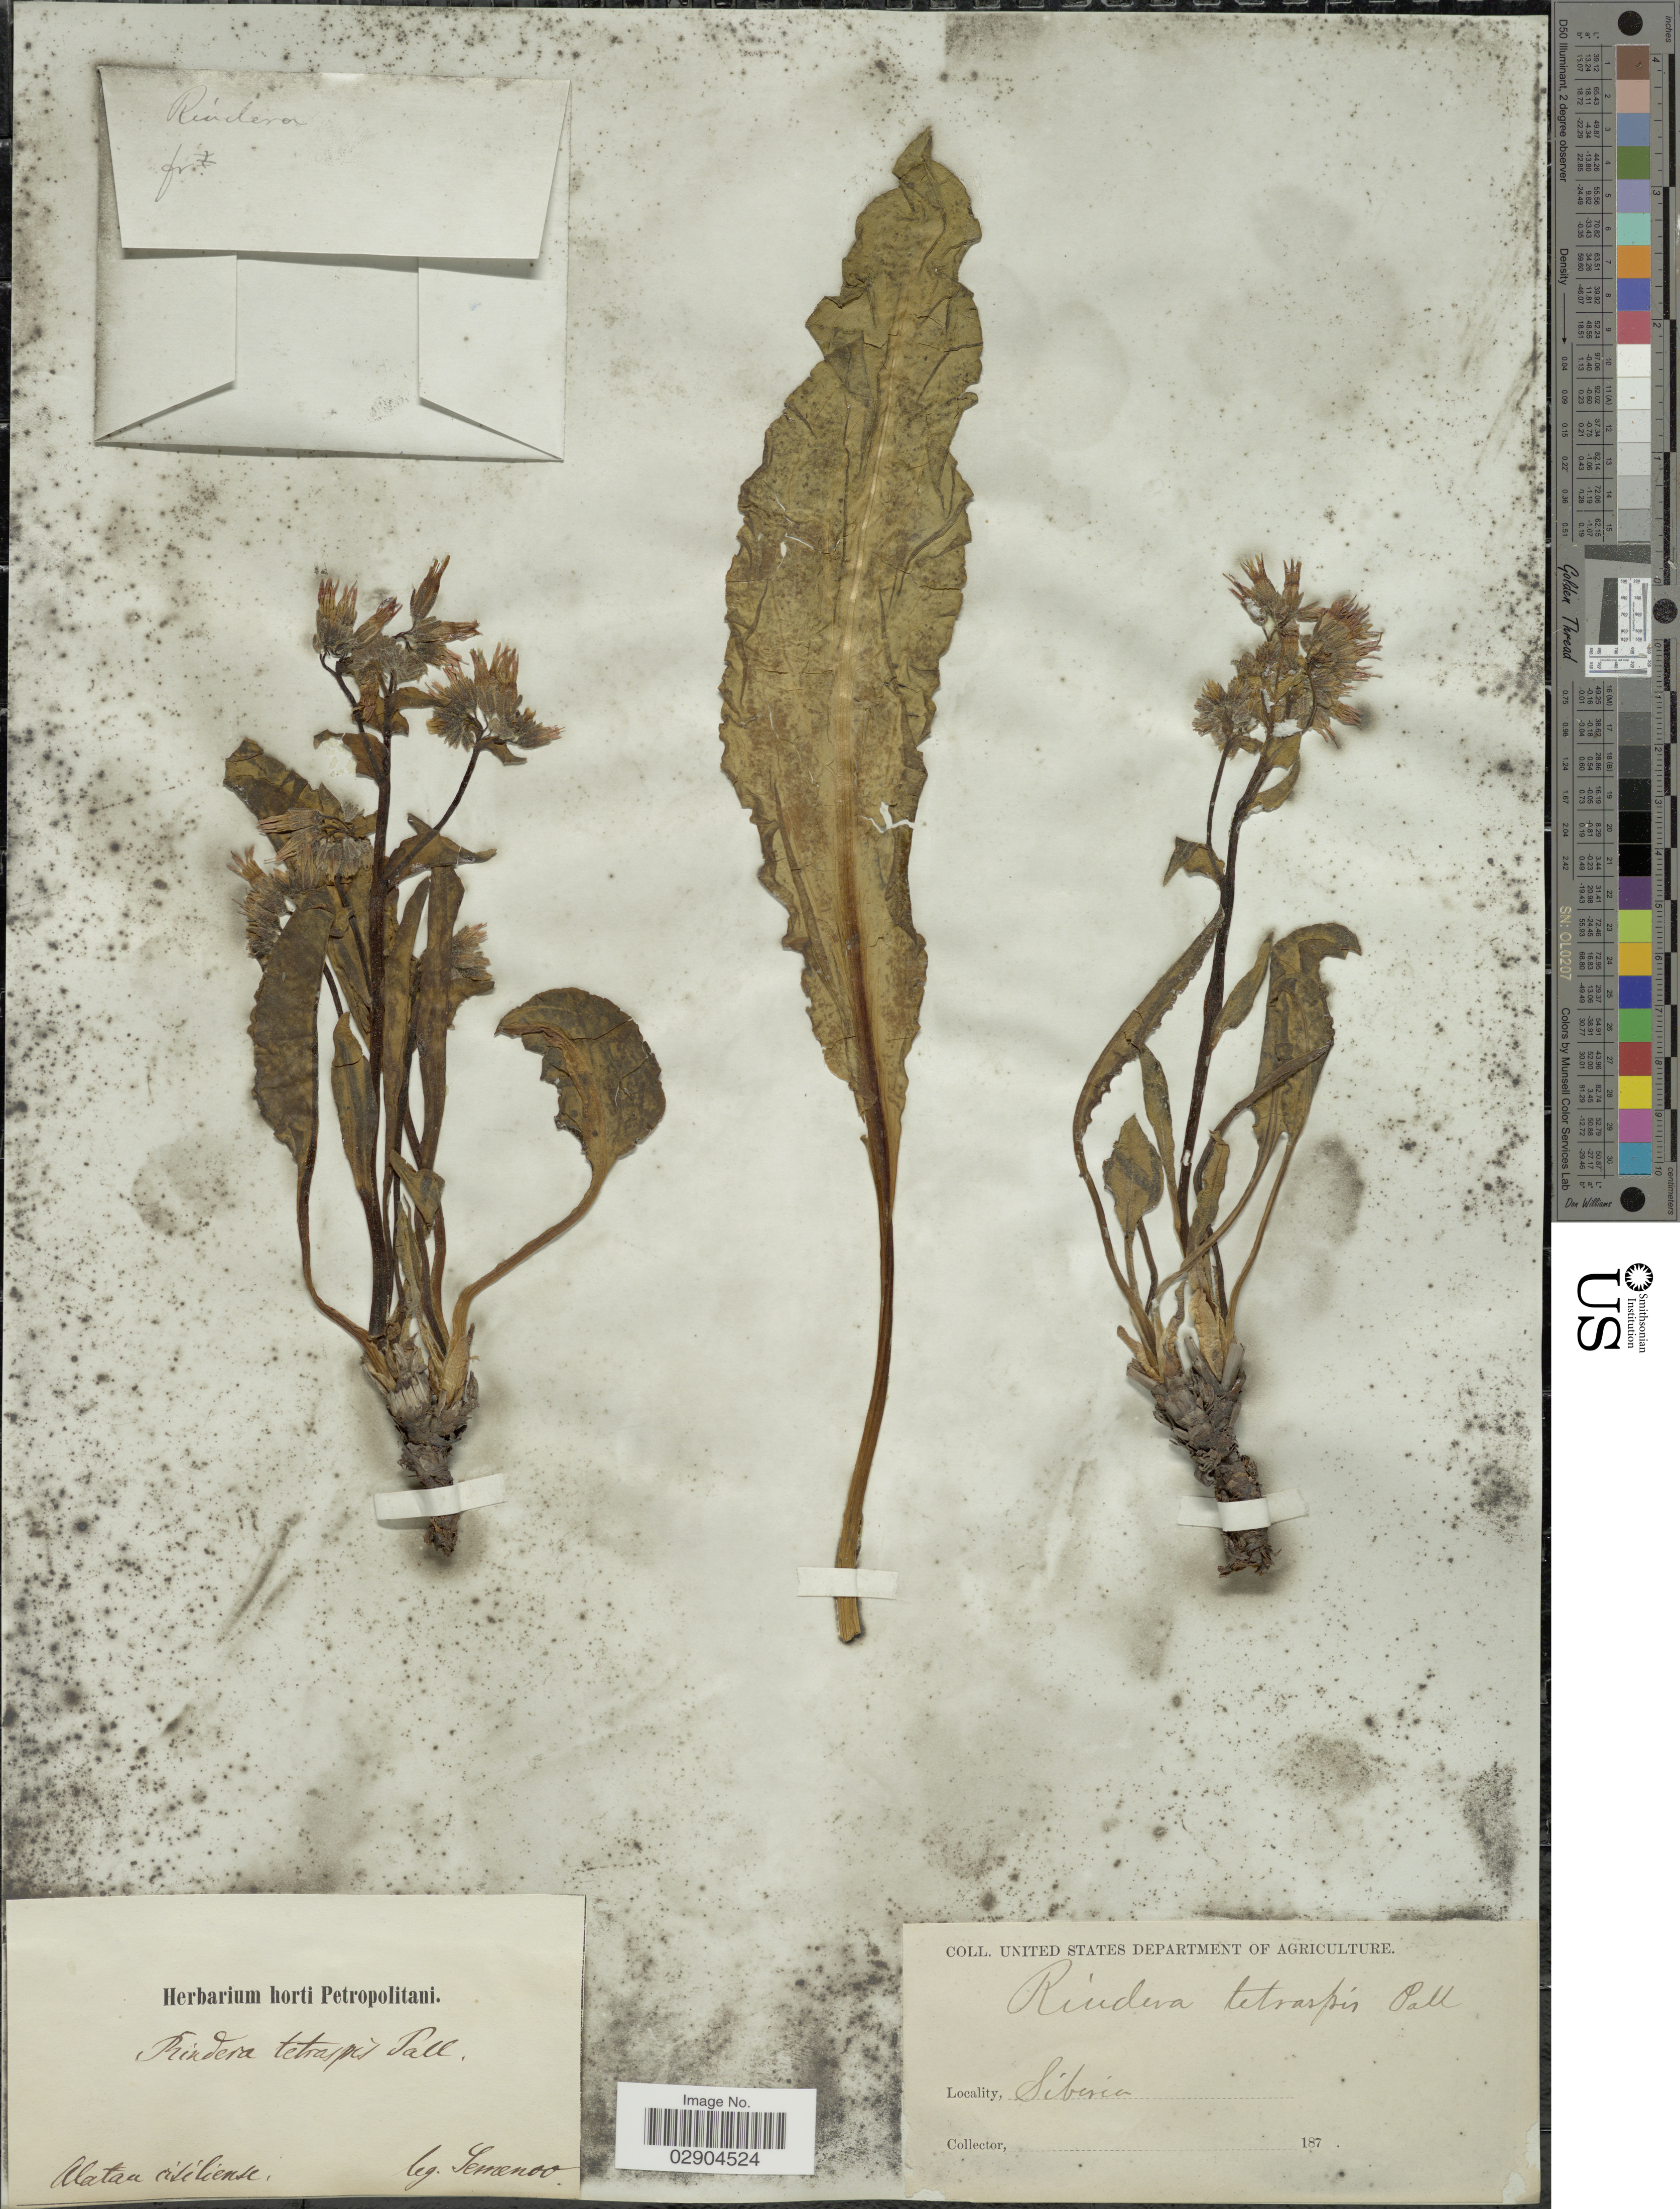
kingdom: Plantae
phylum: Tracheophyta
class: Magnoliopsida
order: Boraginales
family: Boraginaceae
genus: Rindera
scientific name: Rindera tetraspis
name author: Pall.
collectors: -- Semenov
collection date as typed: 187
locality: Alatau cisiliense, Siberia.